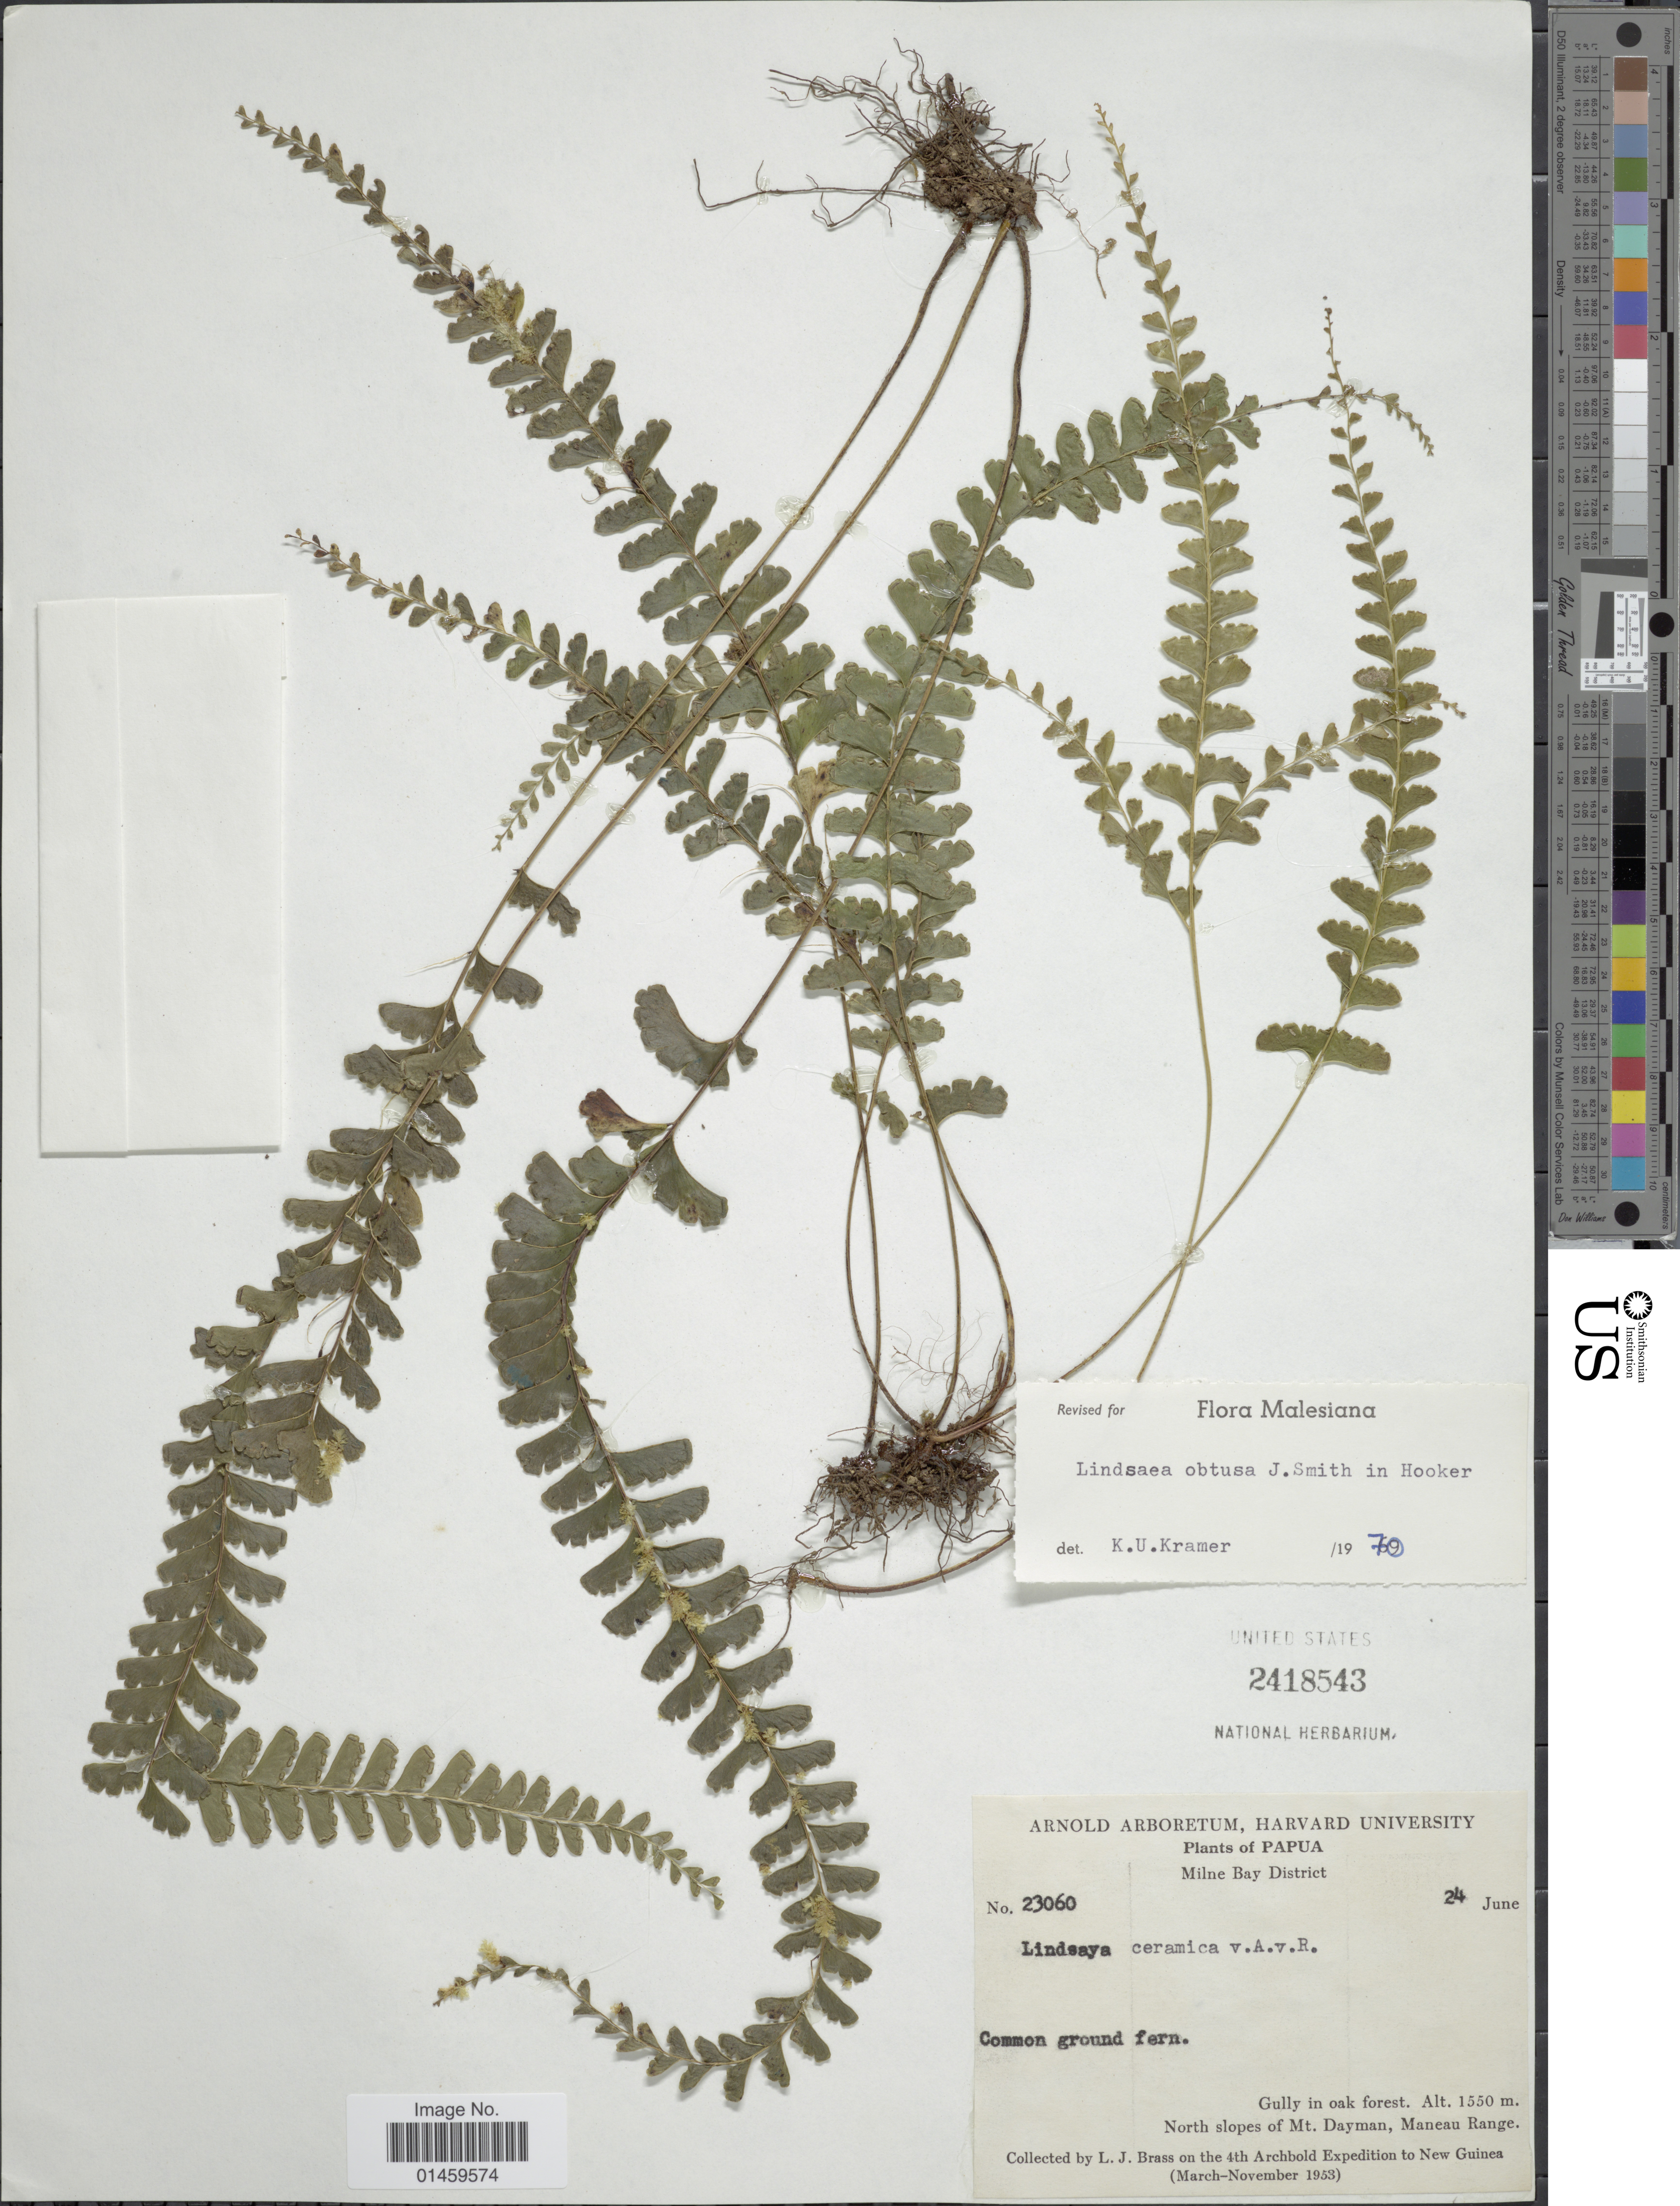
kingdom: Plantae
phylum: Tracheophyta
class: Polypodiopsida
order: Polypodiales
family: Lindsaeaceae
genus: Lindsaea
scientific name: Lindsaea obtusa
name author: J. Sm. ex Hook.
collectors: L. J. Brass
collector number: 23060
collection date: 1953-06-24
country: Papua New Guinea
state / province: Milne Bay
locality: Papua. Milne Bay District. Gully in oak forest. North slopes of Mt. Dayman, Maneau Range.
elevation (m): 1550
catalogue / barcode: US 2418543